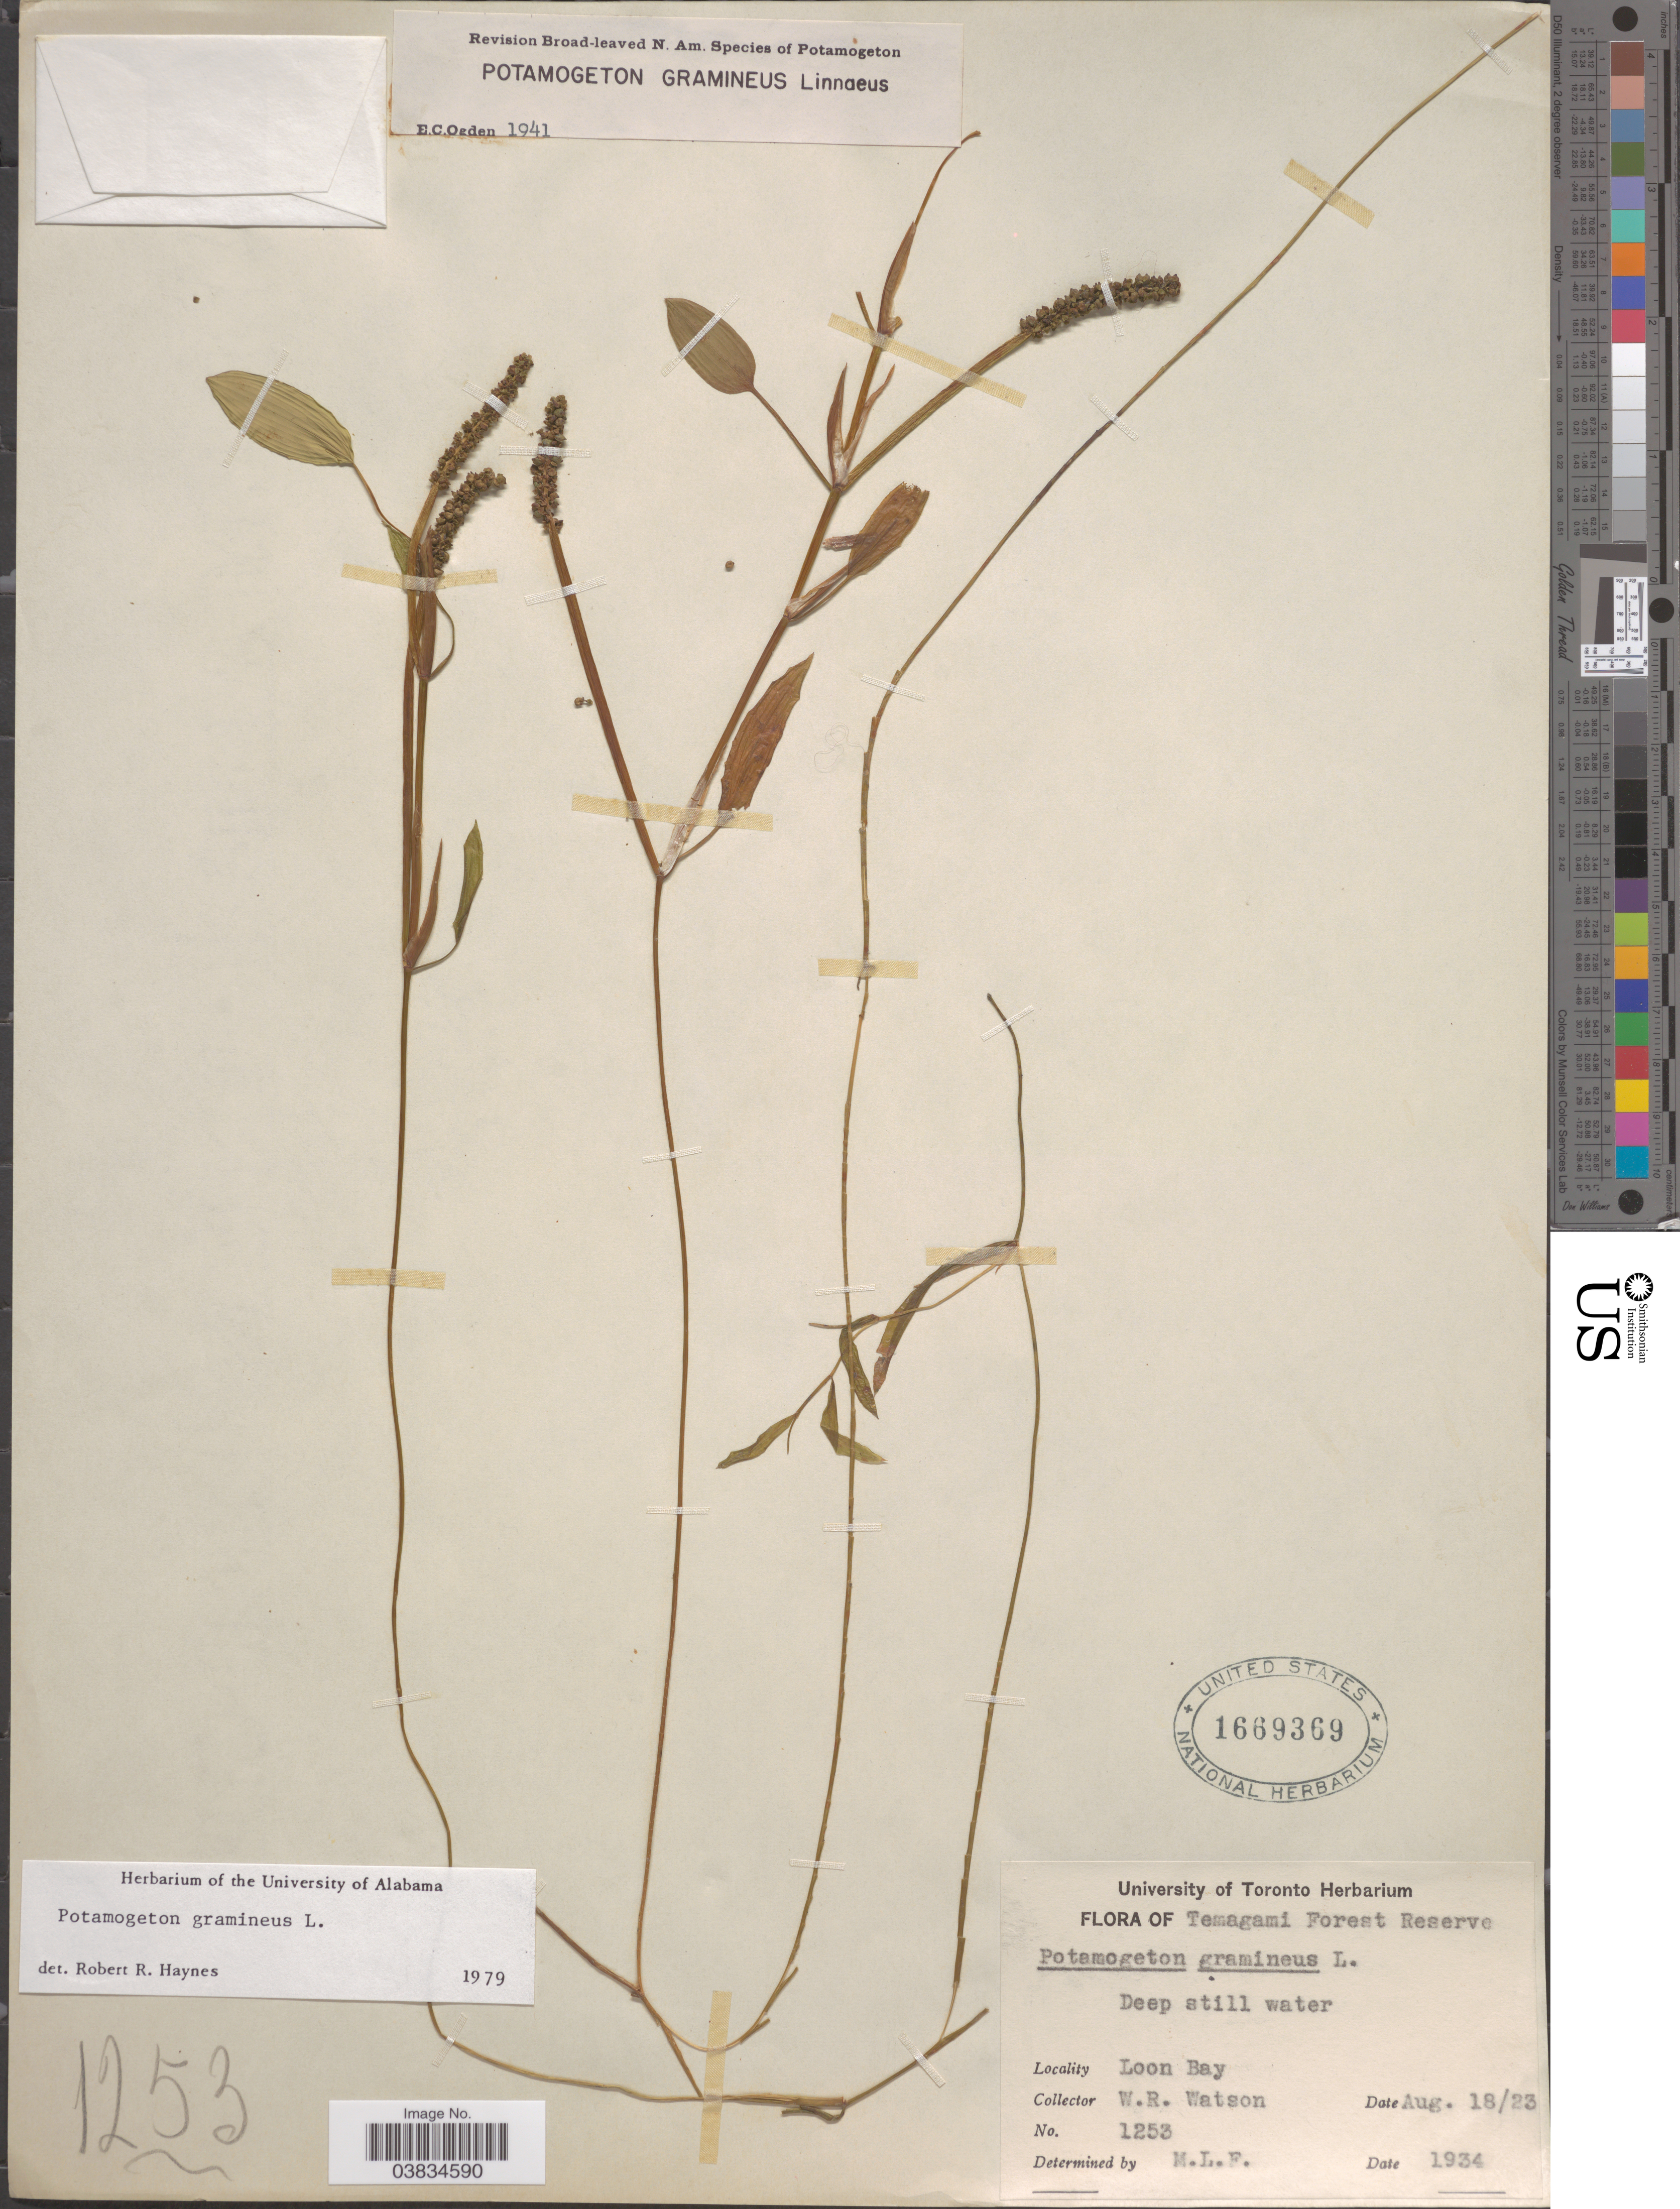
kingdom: Plantae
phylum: Tracheophyta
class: Liliopsida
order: Alismatales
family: Potamogetonaceae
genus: Potamogeton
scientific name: Potamogeton gramineus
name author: L.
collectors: W. R. Watson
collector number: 1253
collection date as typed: Transcribed d/m/y: 18/8/23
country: Canada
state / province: Ontario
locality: Temagami Forest Reserve. Loon Bay.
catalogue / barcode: US 1669369